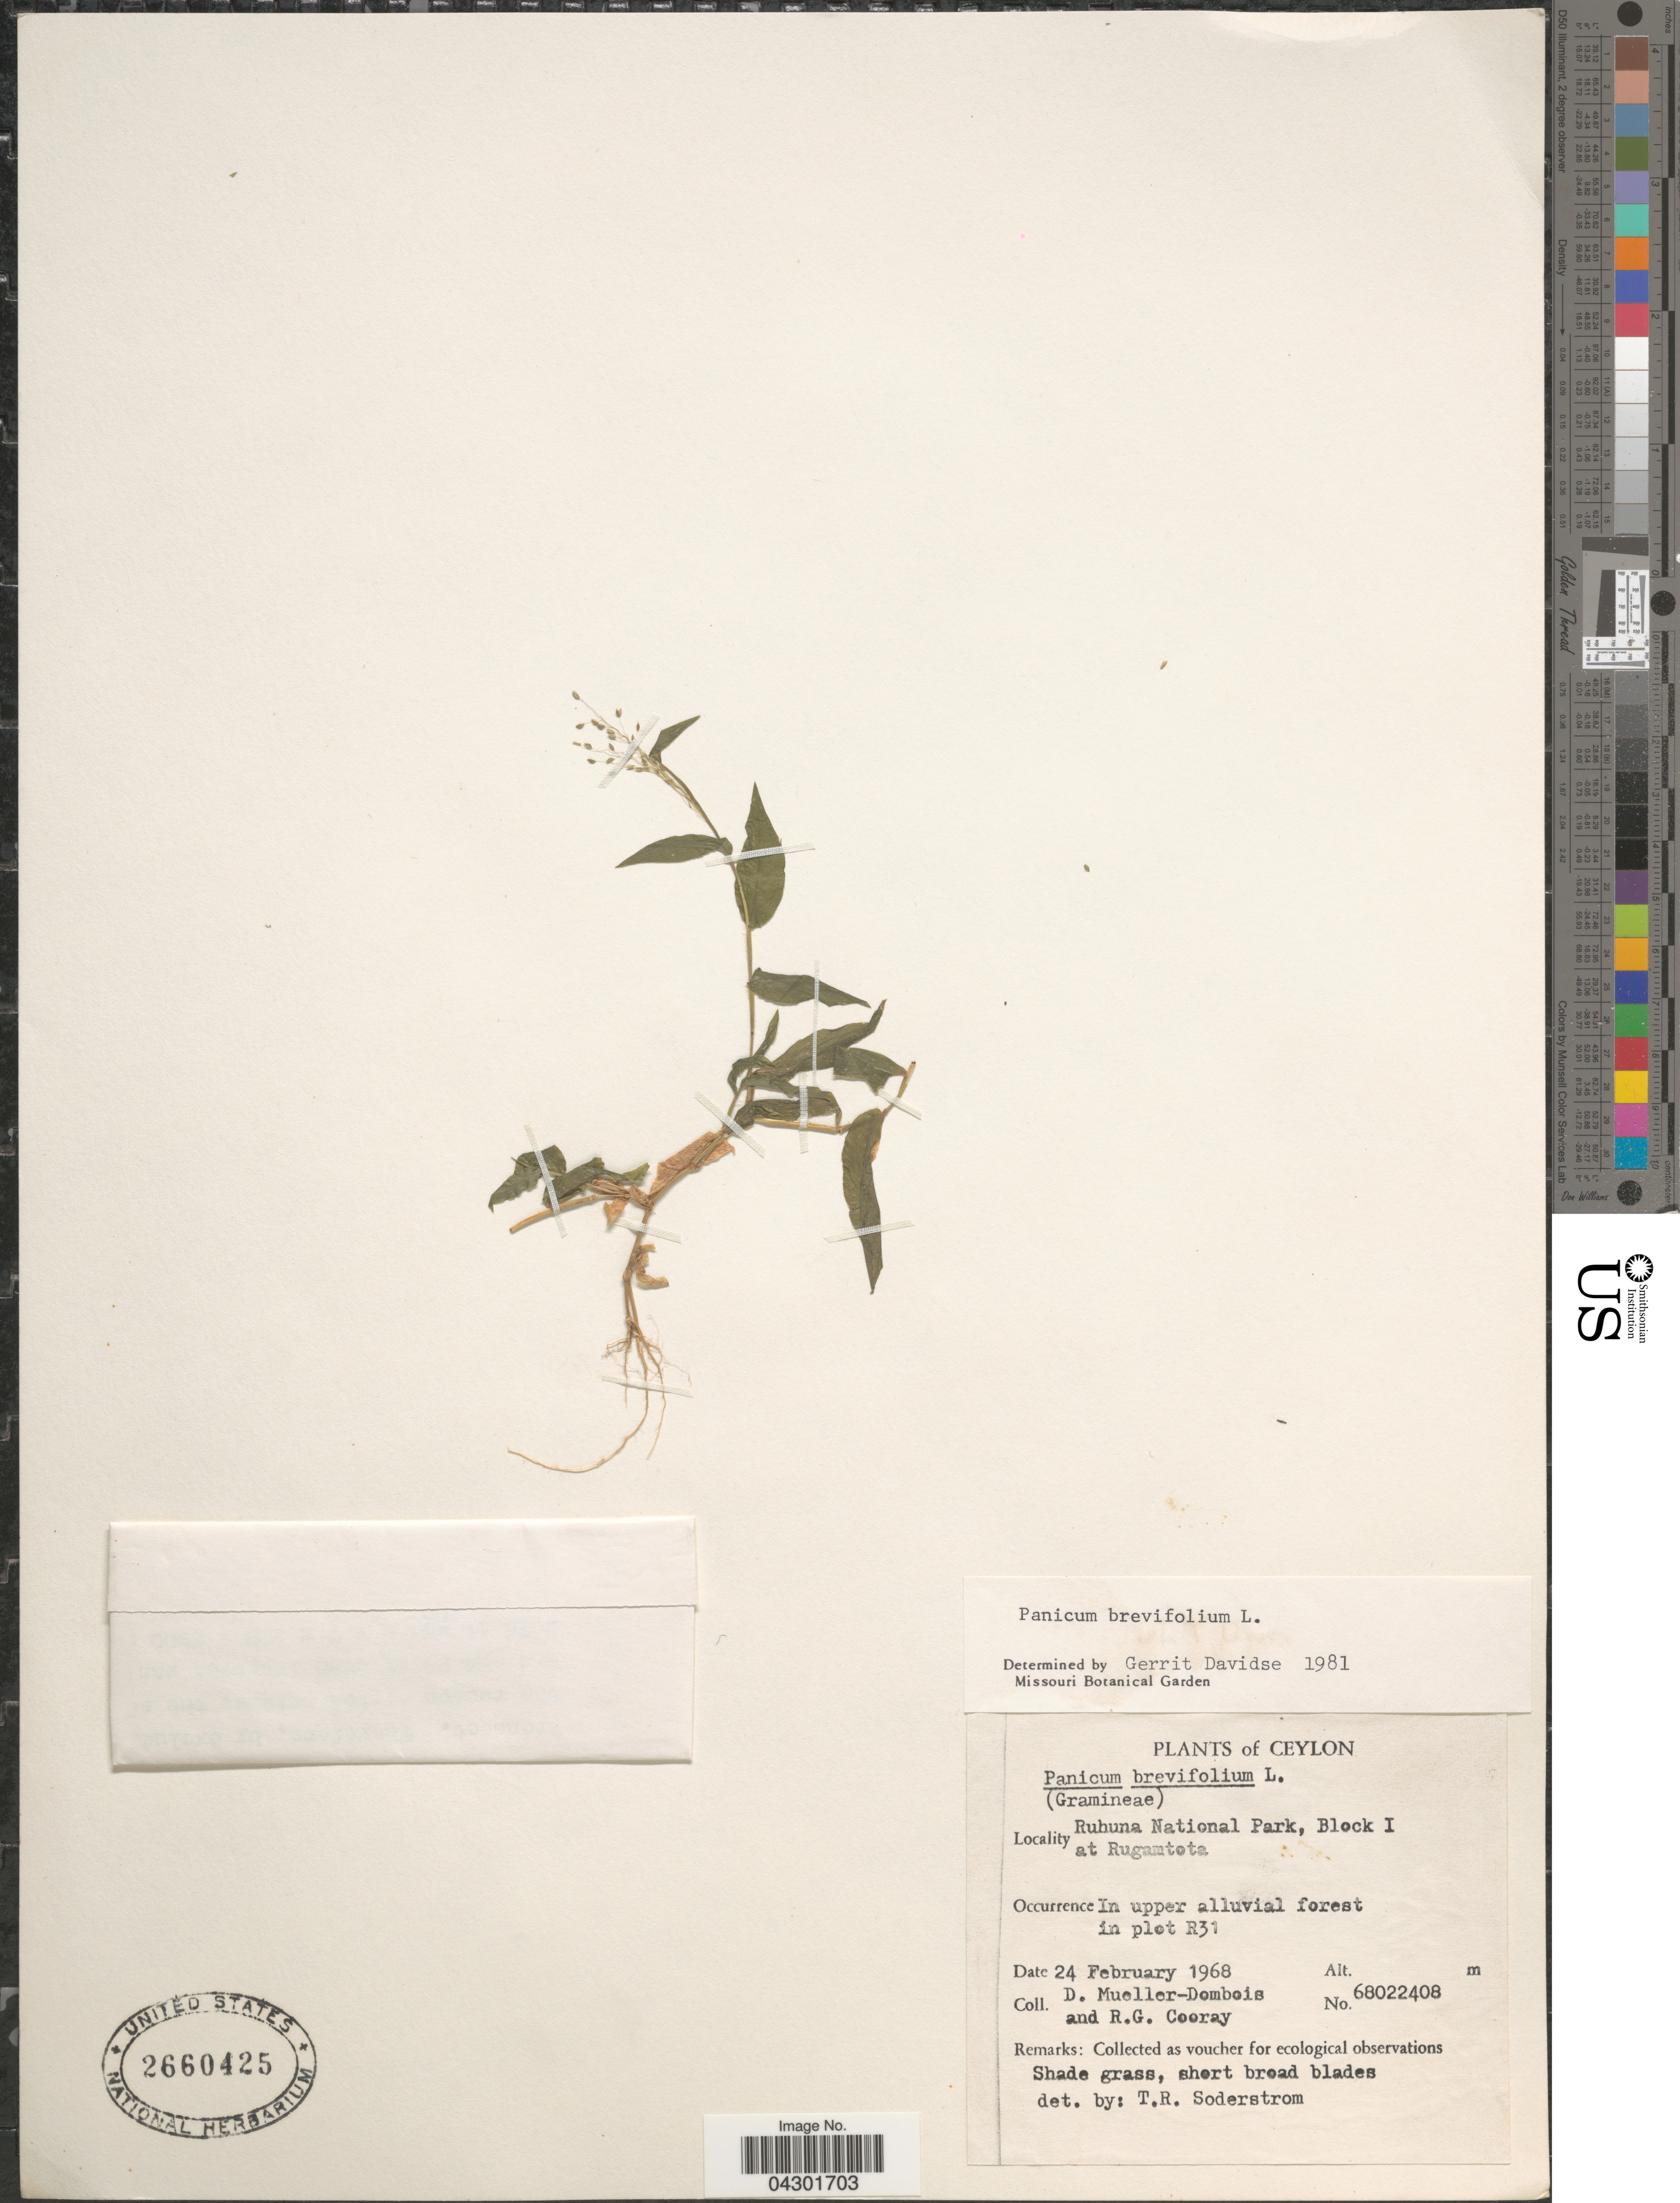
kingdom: Plantae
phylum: Tracheophyta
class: Liliopsida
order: Poales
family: Poaceae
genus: Panicum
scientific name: Panicum brevifolium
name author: L.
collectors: D. Mueller-Dombois & R. Cooray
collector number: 68022408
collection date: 1968-12-24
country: Sri Lanka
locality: Ceylon. Ruhuna National Park, Block 1 at Rugamtota. In upper alluvial forest in plot R31.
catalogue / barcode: US 2660425